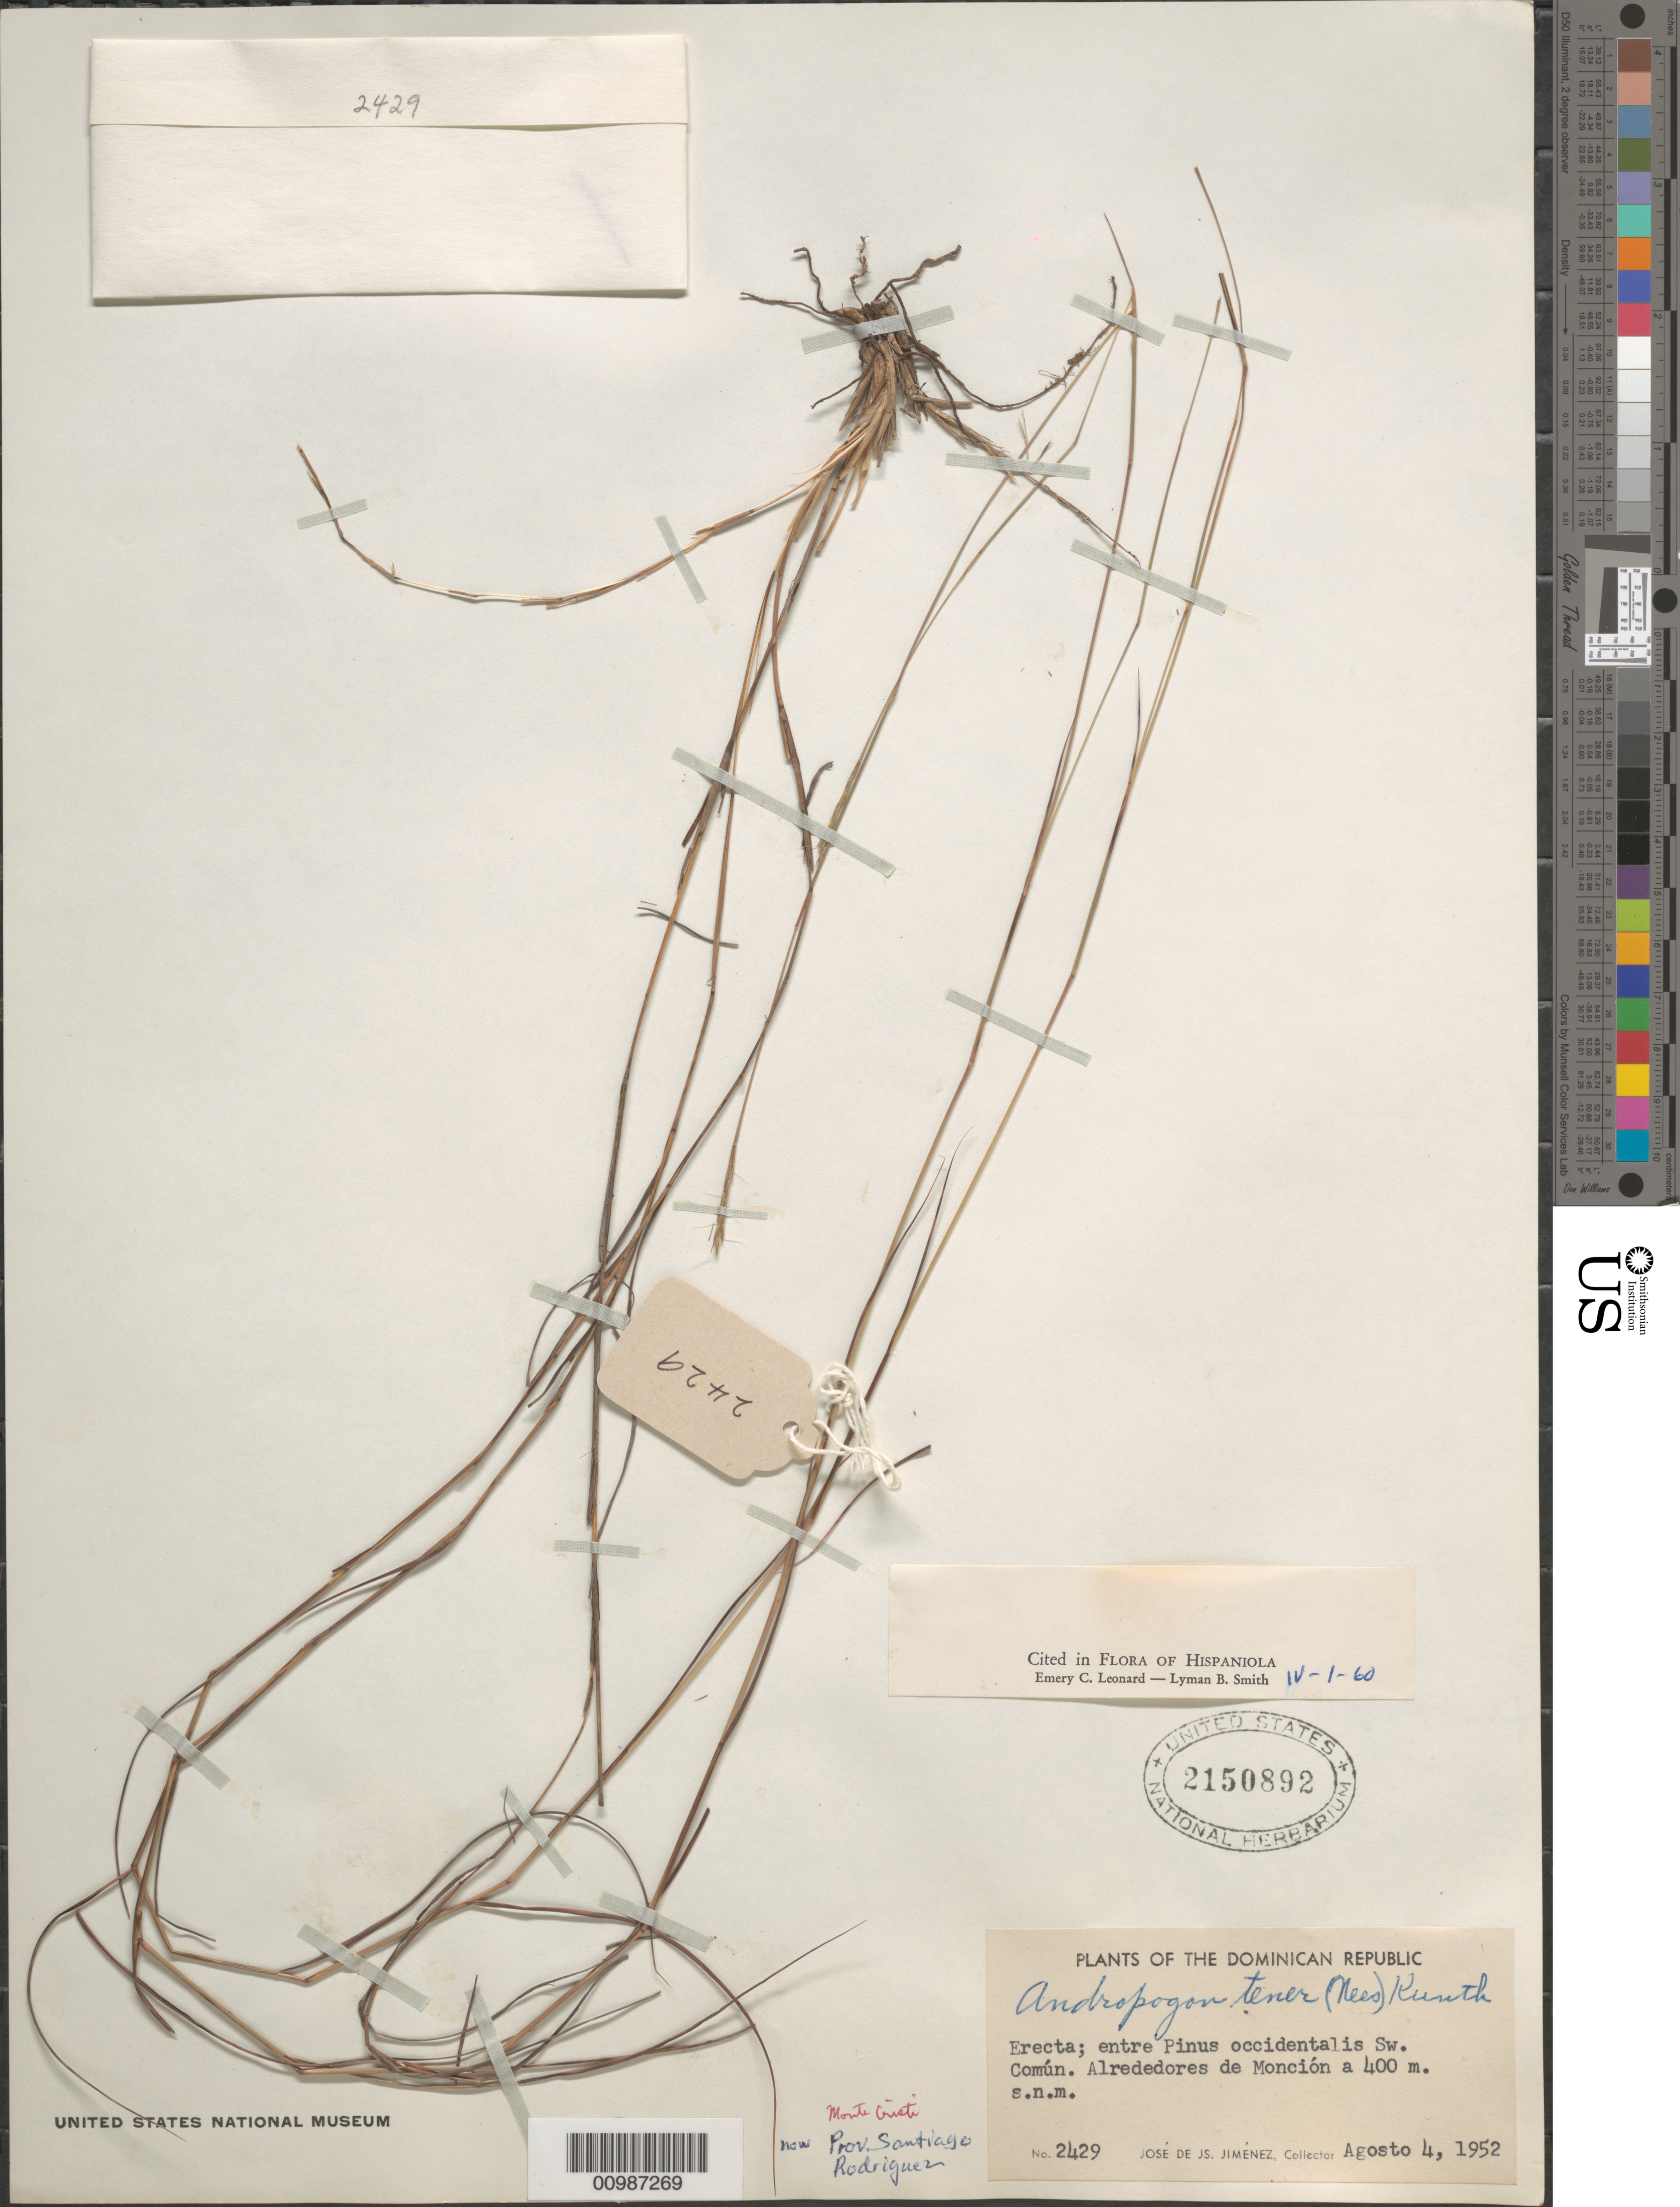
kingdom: Plantae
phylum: Tracheophyta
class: Liliopsida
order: Poales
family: Poaceae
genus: Andropogon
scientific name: Andropogon tener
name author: (Nees) Kunth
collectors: J. J. Jiménez Almonte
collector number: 2429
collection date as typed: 04 Aug 1952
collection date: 1952-08-04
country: Dominican Republic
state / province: Santiago Rodríguez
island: Hispaniola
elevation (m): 400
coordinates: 0 N, 0 E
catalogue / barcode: US 2150892